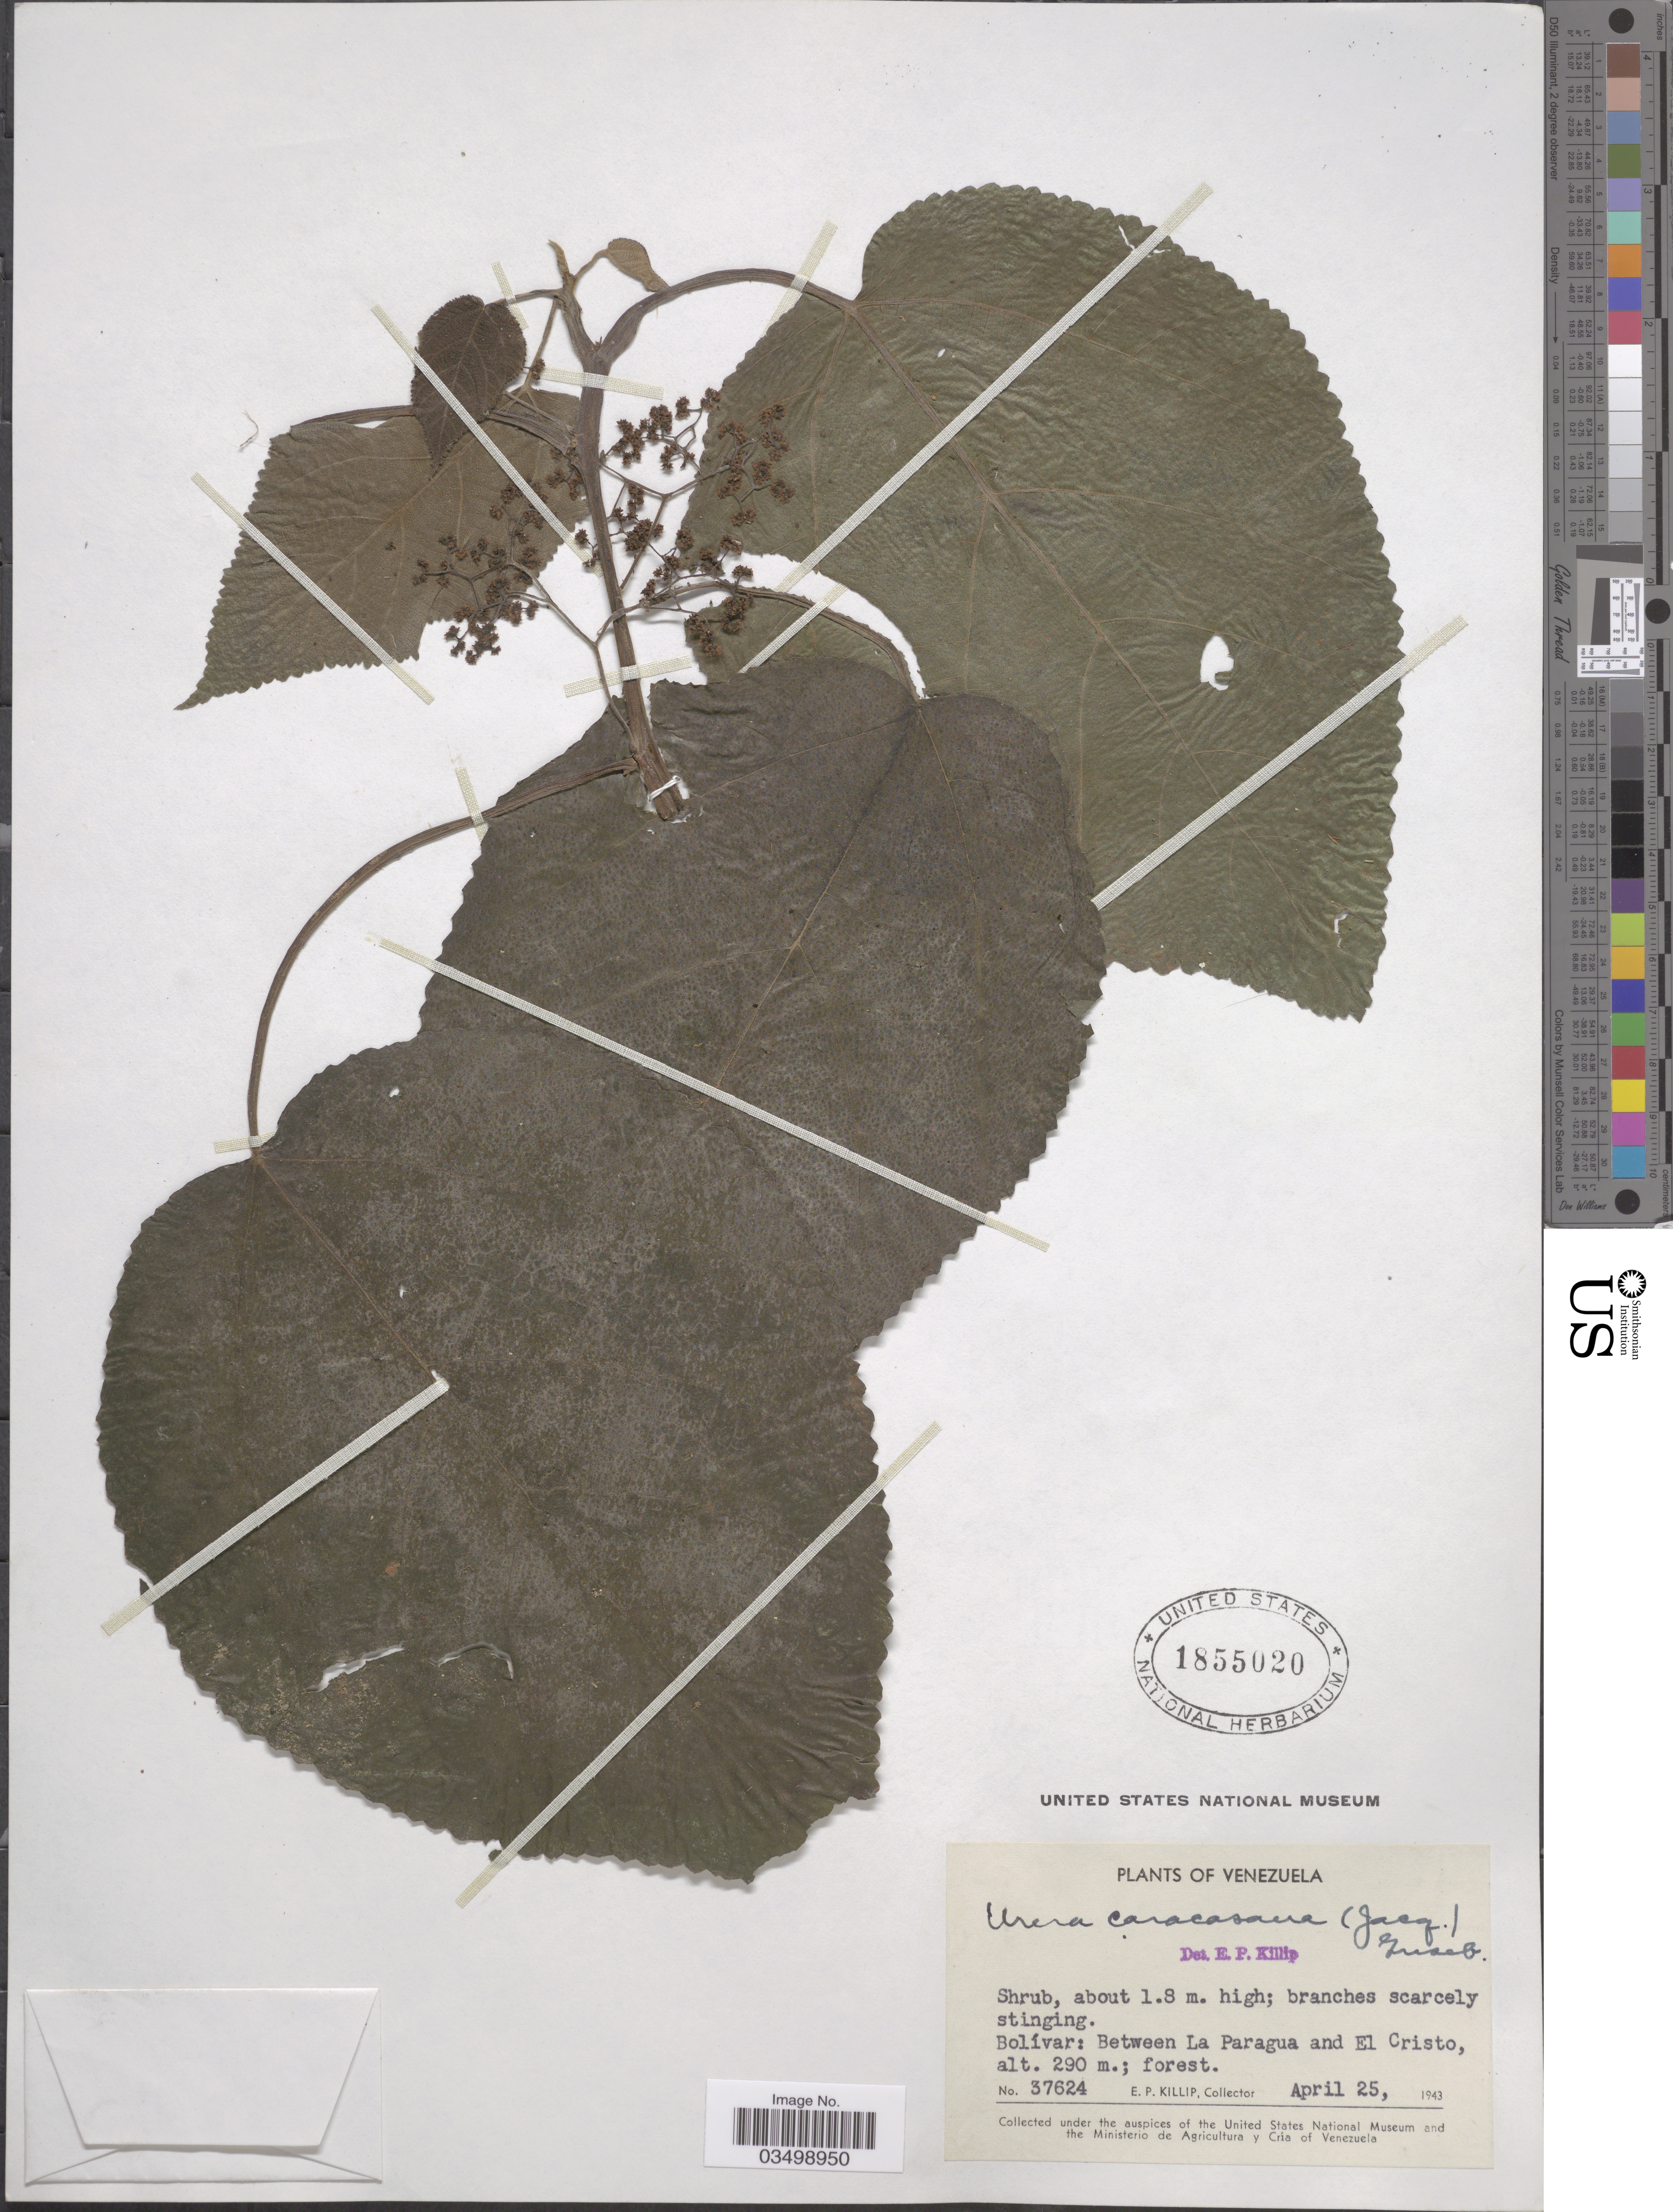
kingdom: Plantae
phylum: Tracheophyta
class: Magnoliopsida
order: Rosales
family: Urticaceae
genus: Urera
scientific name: Urera caracasana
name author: (Jacq.) Gaudich. ex Griseb.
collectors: E. P. Killip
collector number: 37624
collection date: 1943-04-25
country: Venezuela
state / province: Bolivar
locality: Between La Paragua and El Cristo.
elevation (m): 290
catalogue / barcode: US 1855020